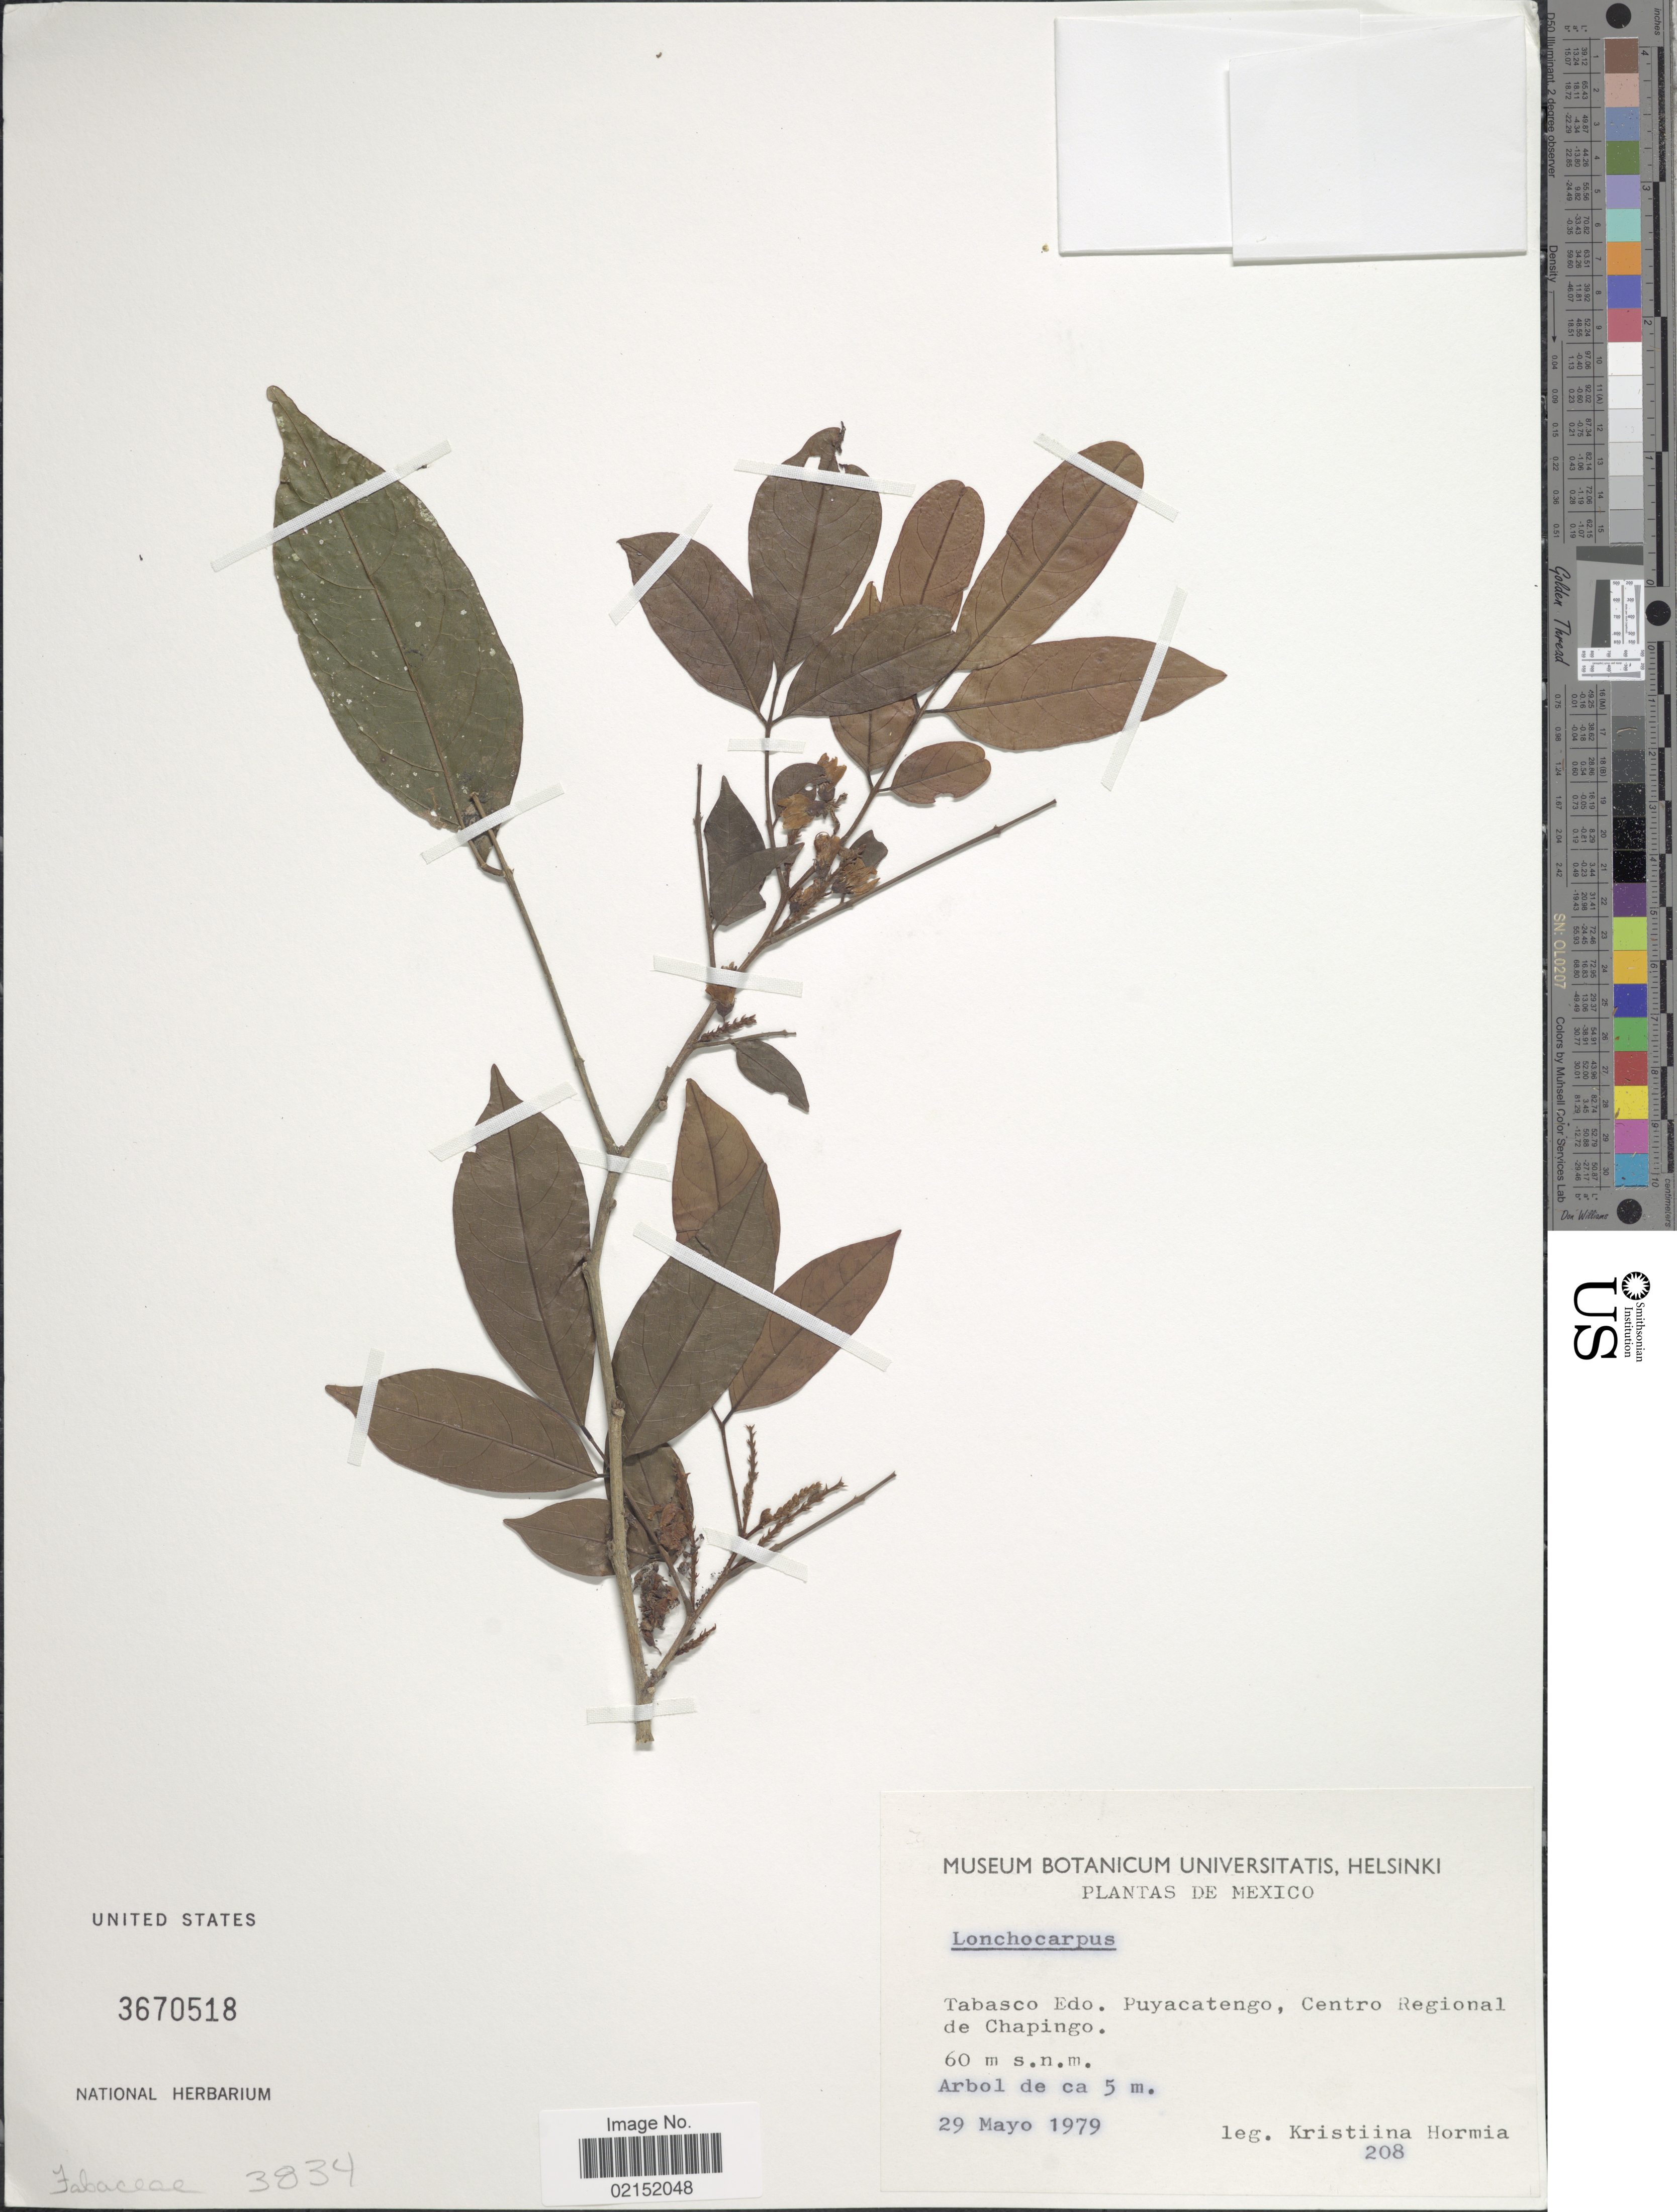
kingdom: Plantae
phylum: Tracheophyta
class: Magnoliopsida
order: Fabales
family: Fabaceae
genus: Lonchocarpus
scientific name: Lonchocarpus sp.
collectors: K. Hormia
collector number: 208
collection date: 1979-05-29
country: Mexico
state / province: Tabasco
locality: Tabasco Edo. Puyacatengo, Centro Regional de Chapingo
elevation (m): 60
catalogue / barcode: US 3670518